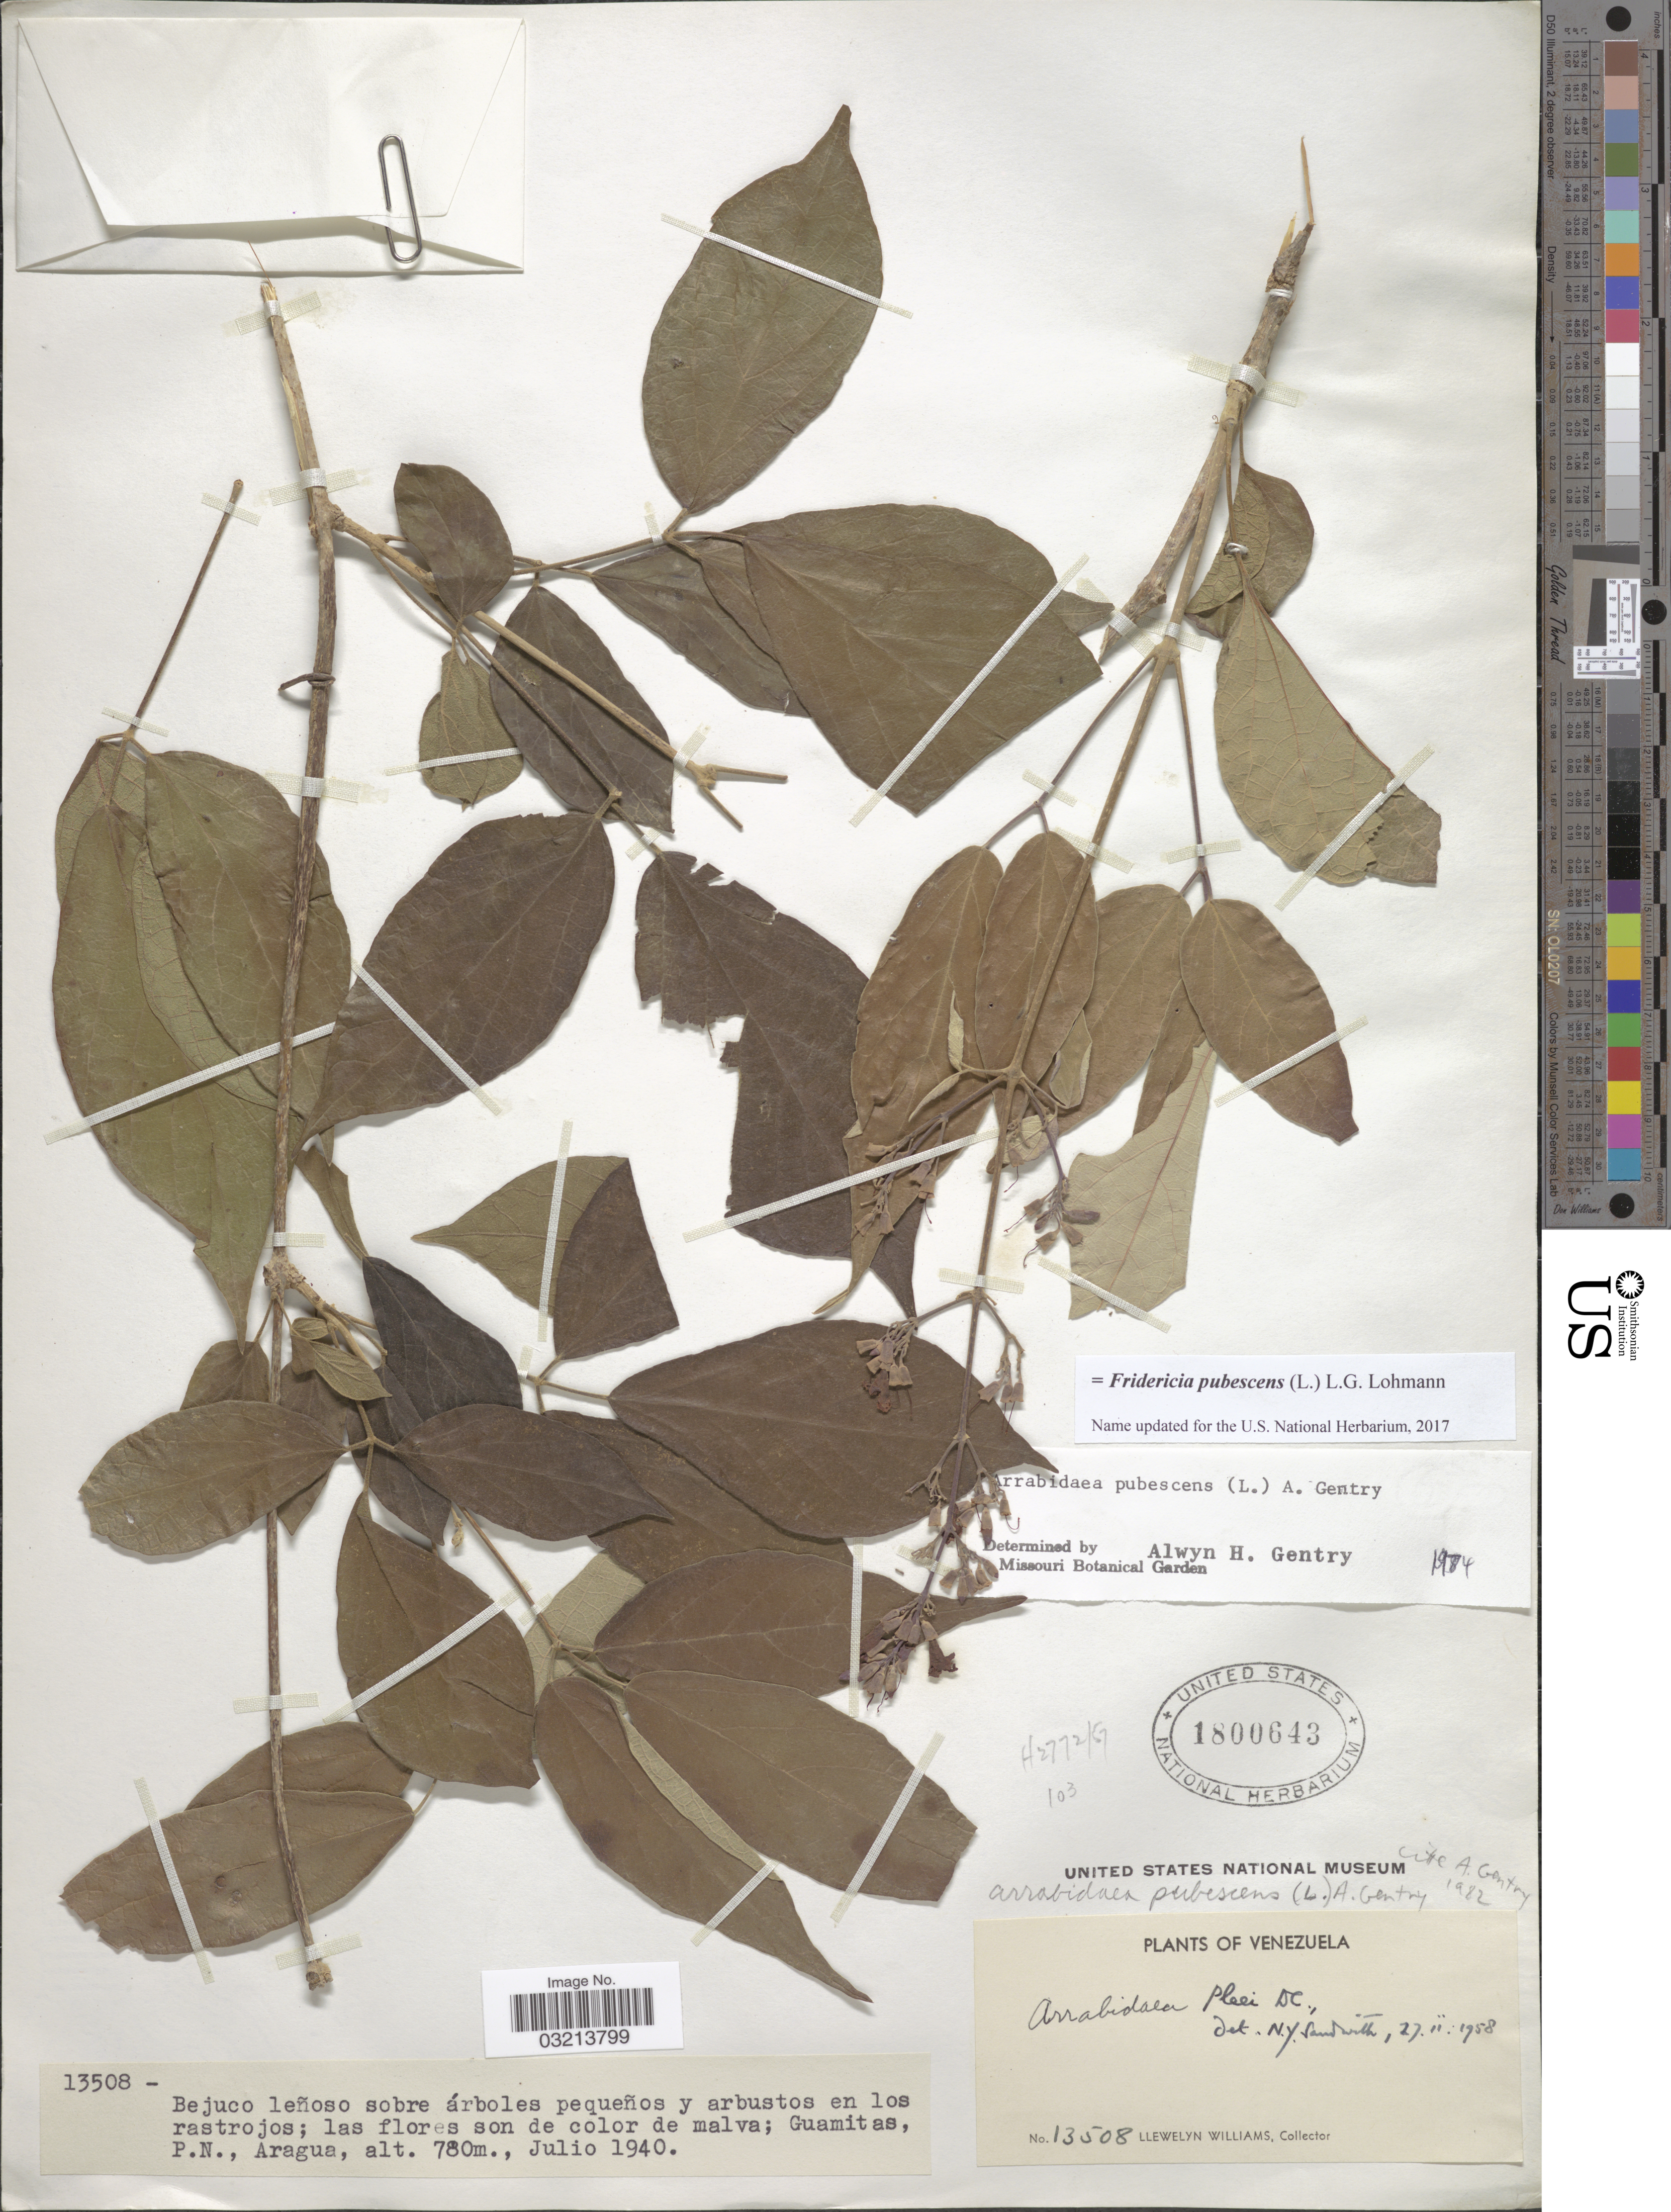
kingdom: Plantae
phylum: Tracheophyta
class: Magnoliopsida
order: Lamiales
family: Bignoniaceae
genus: Fridericia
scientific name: Fridericia pubescens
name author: (L.) L.G. Lohmann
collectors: Ll. Williams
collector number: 13508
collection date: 1940-07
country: Venezuela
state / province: Aragua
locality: Guamitas, P. N.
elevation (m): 780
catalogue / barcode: US 1800643